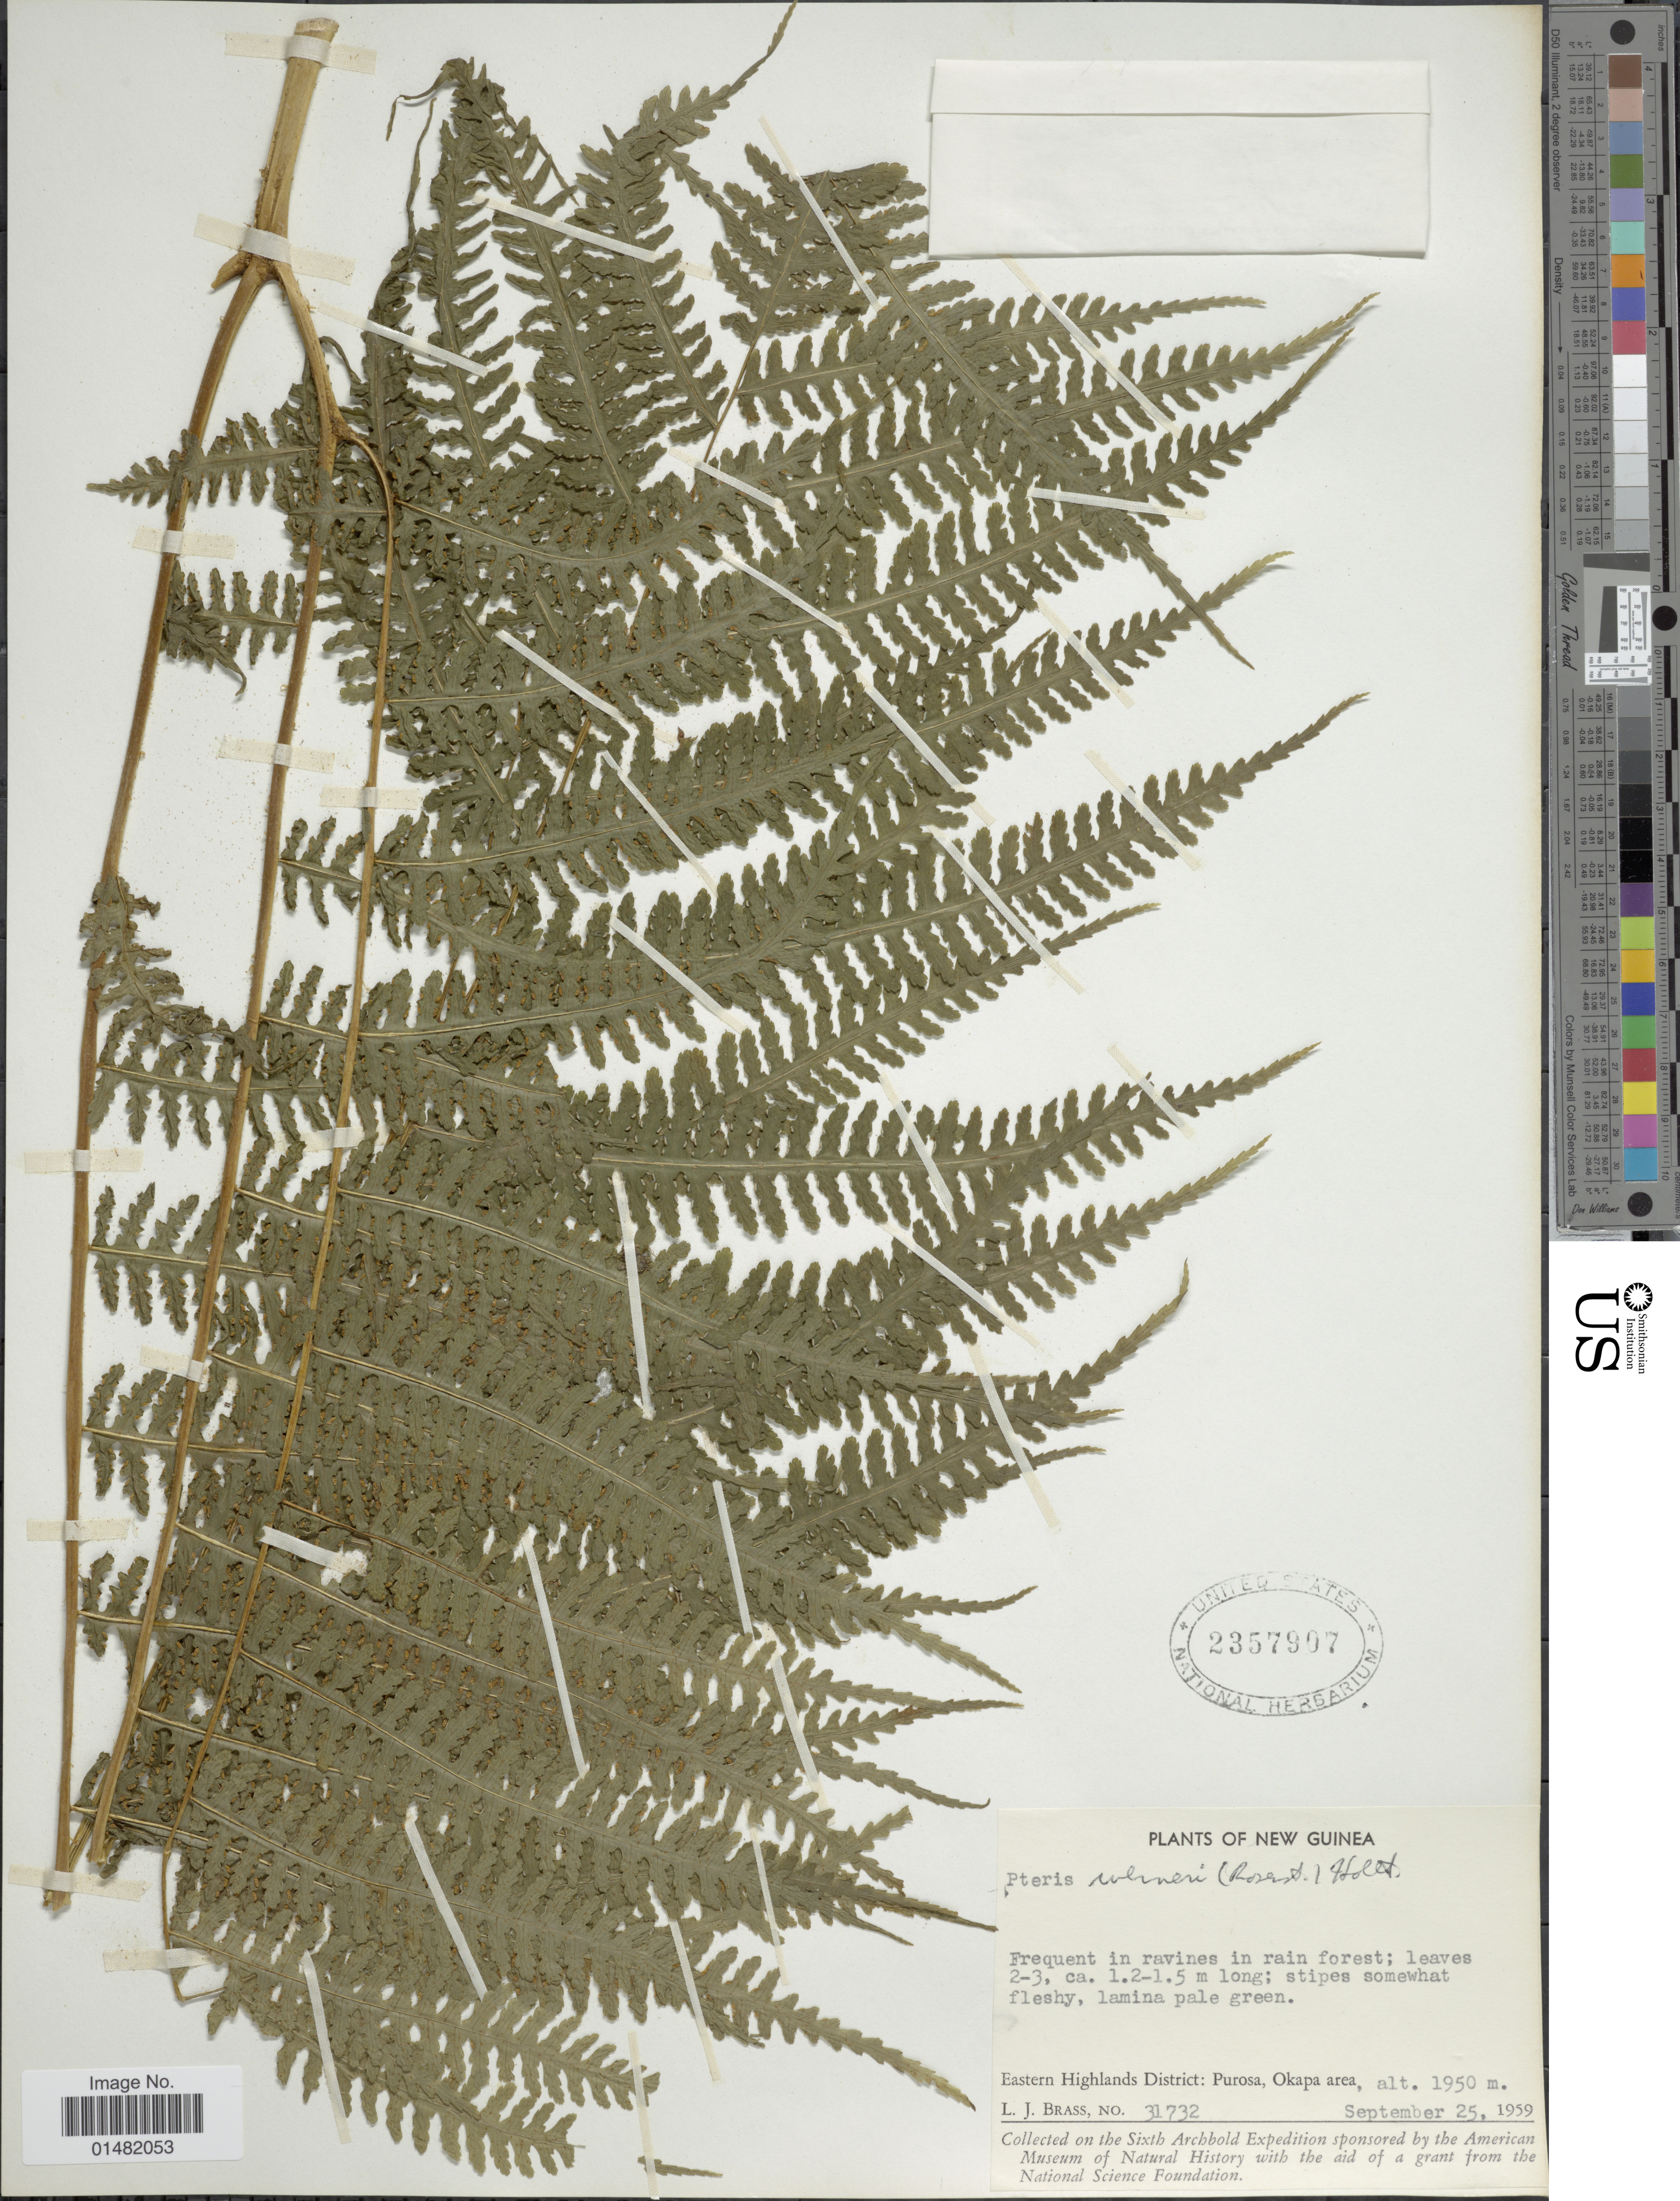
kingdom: Plantae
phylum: Tracheophyta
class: Polypodiopsida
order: Polypodiales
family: Pteridaceae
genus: Pteris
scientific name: Pteris werneri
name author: (Rosenst.) Holttum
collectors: L. J. Brass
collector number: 31732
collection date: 1959-09-25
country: Papua New Guinea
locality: Eastern Highlands District: Purosa, Okapa area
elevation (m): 1950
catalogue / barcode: US 2357907